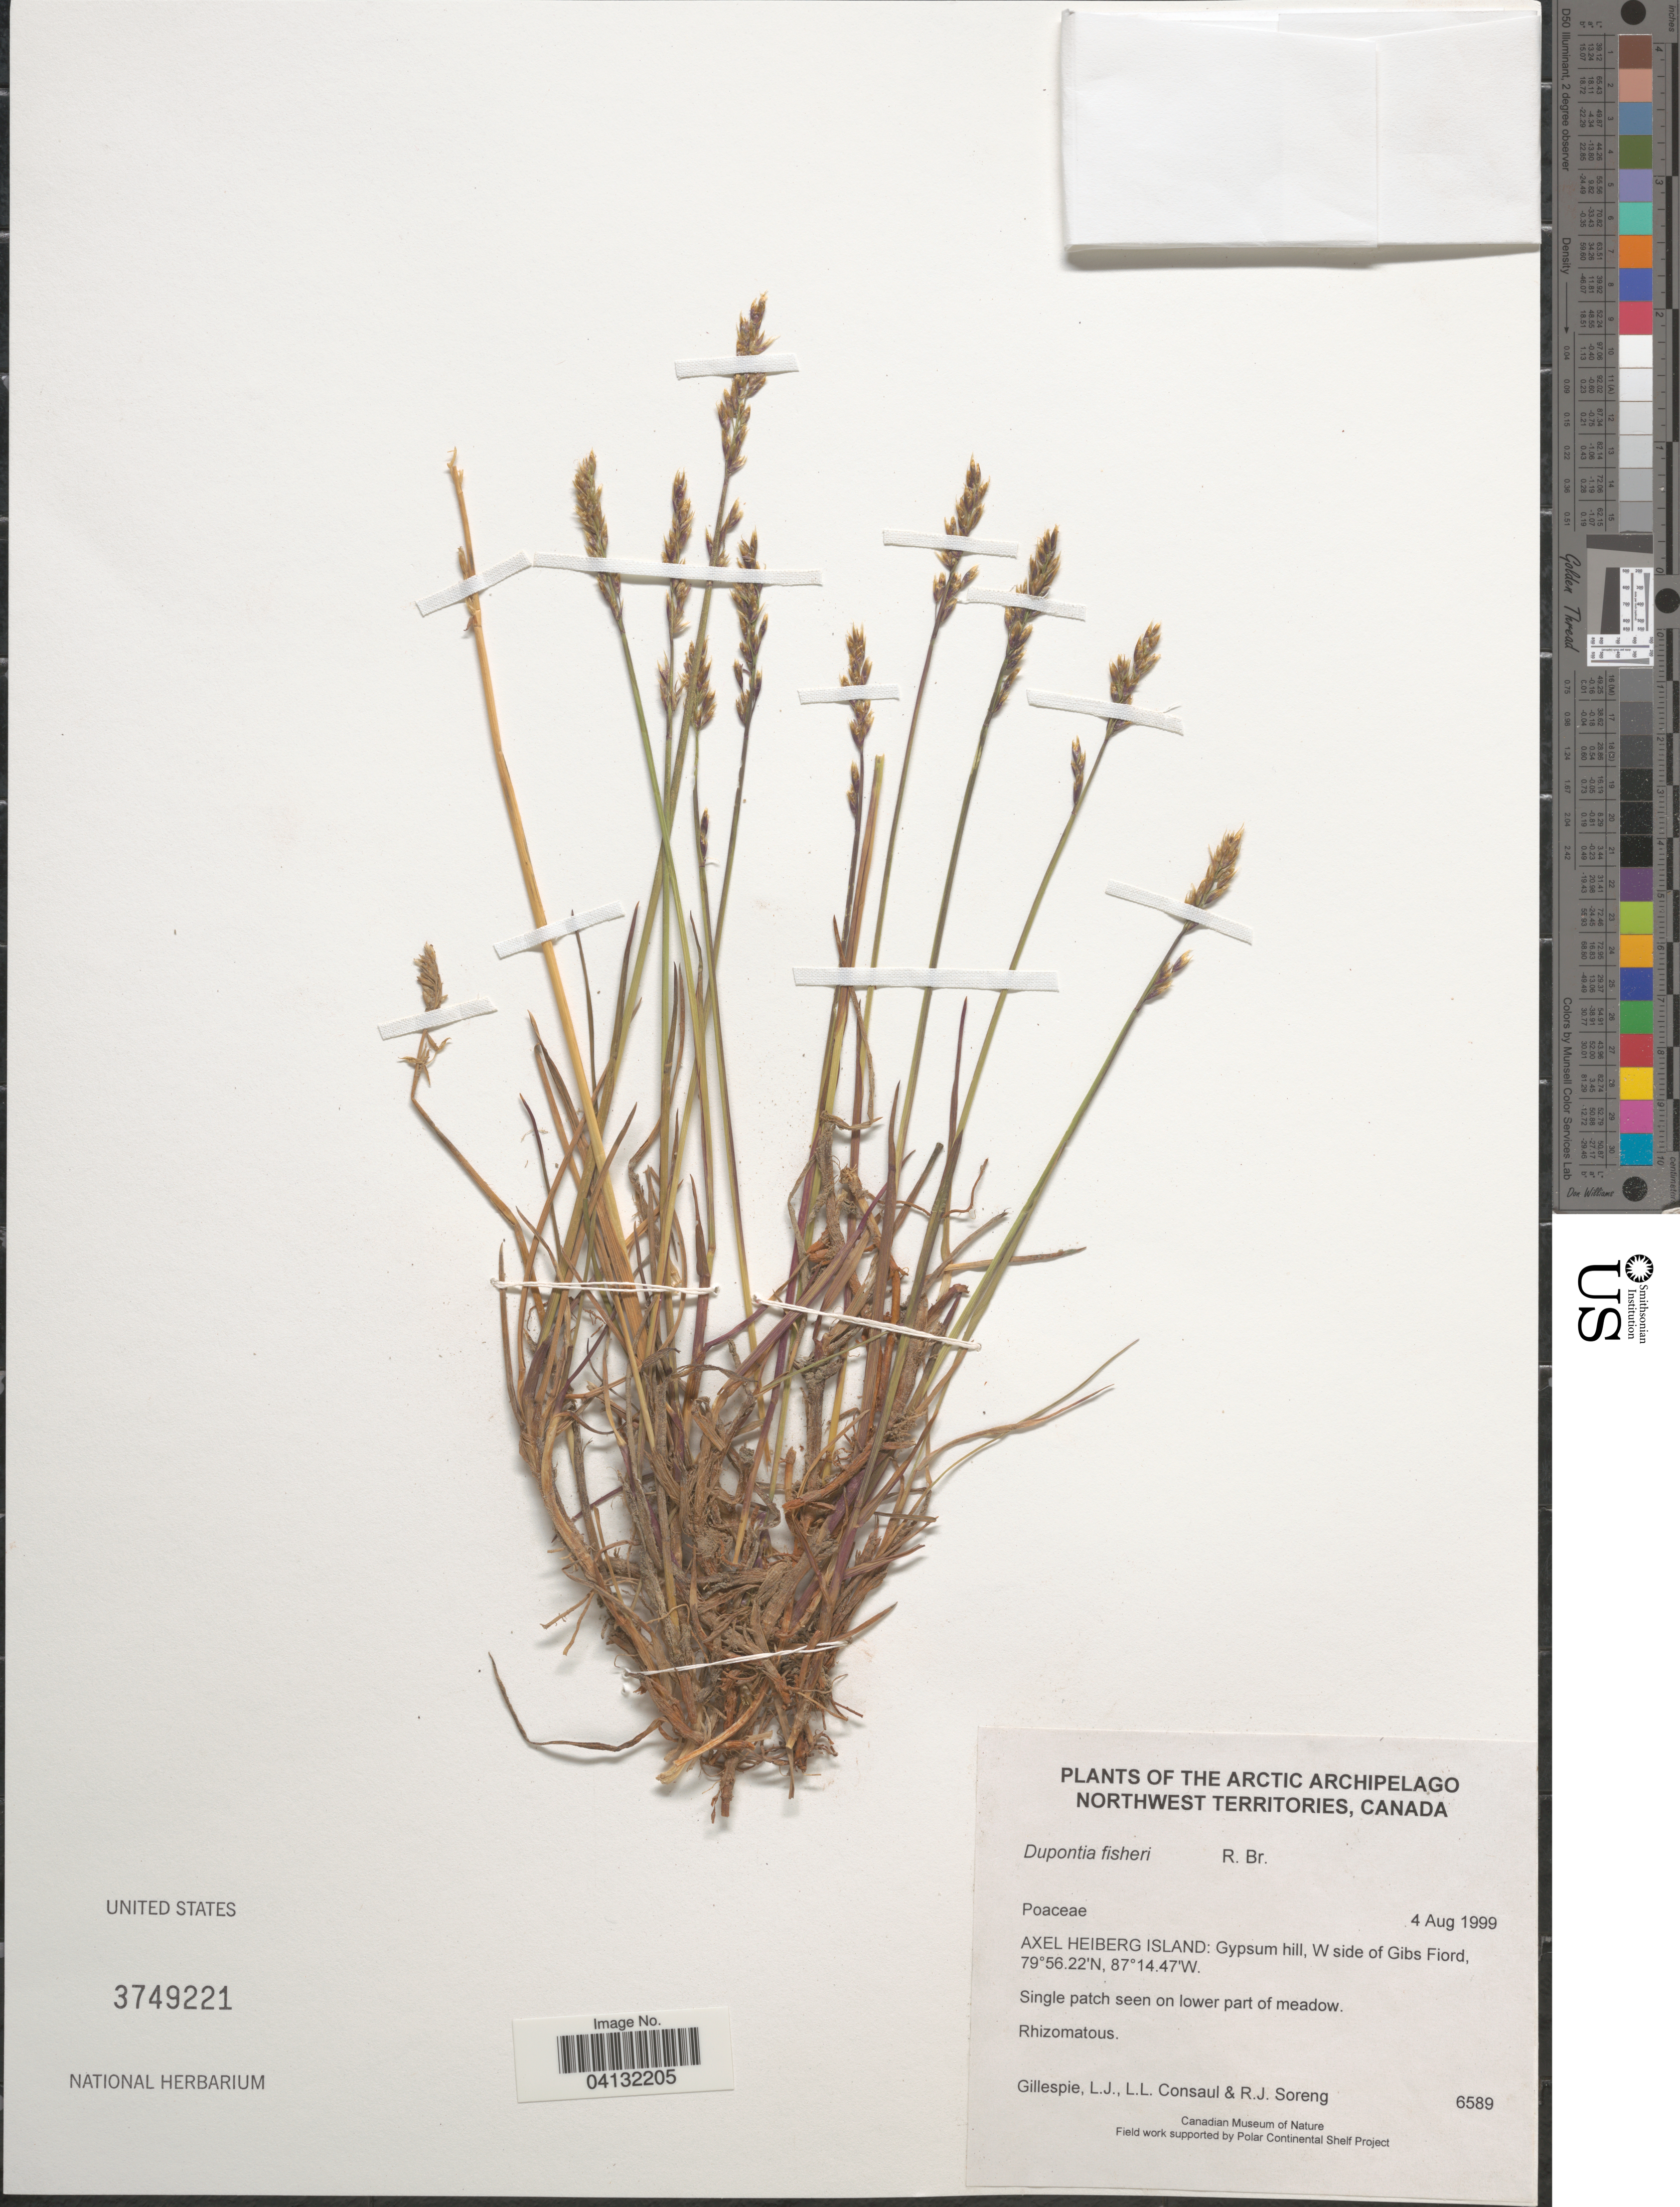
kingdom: Plantae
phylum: Tracheophyta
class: Liliopsida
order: Poales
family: Poaceae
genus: Dupontia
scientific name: Dupontia fisheri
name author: R. Br.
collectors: L. Gillespie, L. Consaul & R. J. Soreng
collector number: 6589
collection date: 1999-08-04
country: Canada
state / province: Northwest Territories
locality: Arctic Archipelago. Axel Heiberg Island: Gypsum hill, W side of Gibs Fiord.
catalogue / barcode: US 3749221